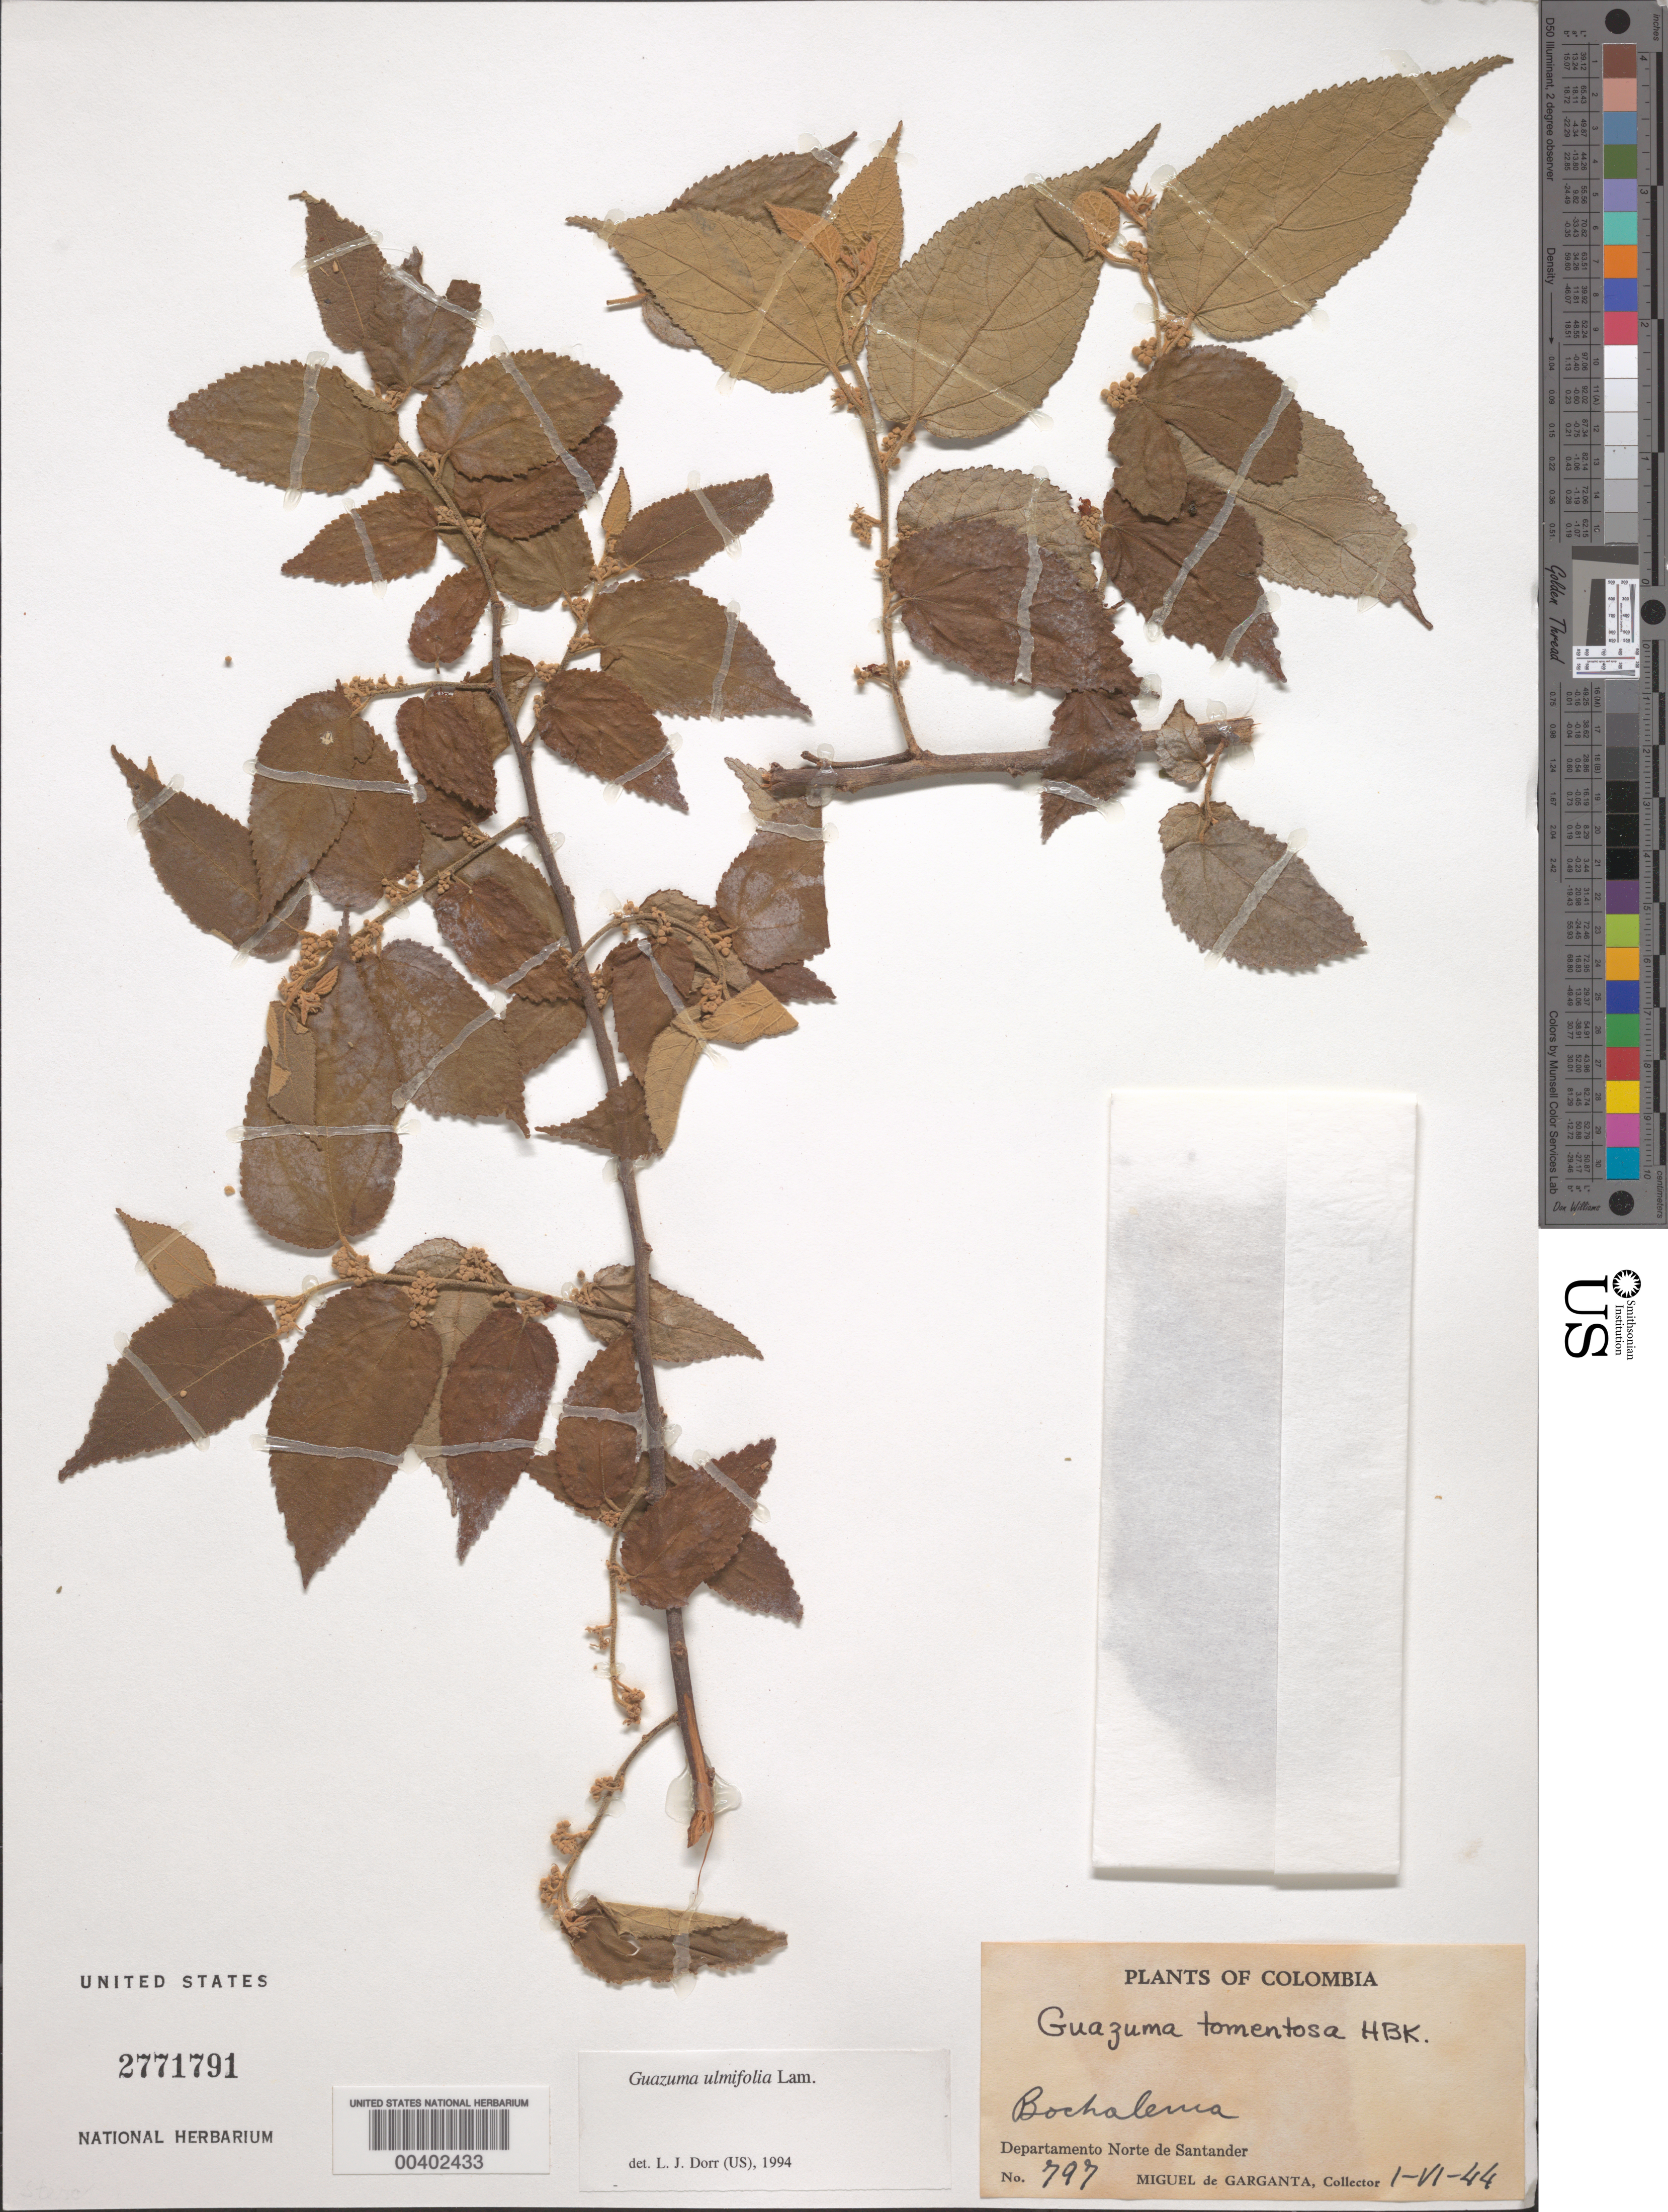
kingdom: Plantae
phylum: Tracheophyta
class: Magnoliopsida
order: Malvales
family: Malvaceae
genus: Guazuma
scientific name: Guazuma ulmifolia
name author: Lam.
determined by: Dorr, L. J., (BOT), Smithsonian Institution - National Museum of Natural History (UNITED STATES)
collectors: M. Garganta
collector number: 797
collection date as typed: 01 Jun 1944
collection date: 1944-06-01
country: Colombia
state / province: Norte de Santander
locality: Bochalema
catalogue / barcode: US 2771791